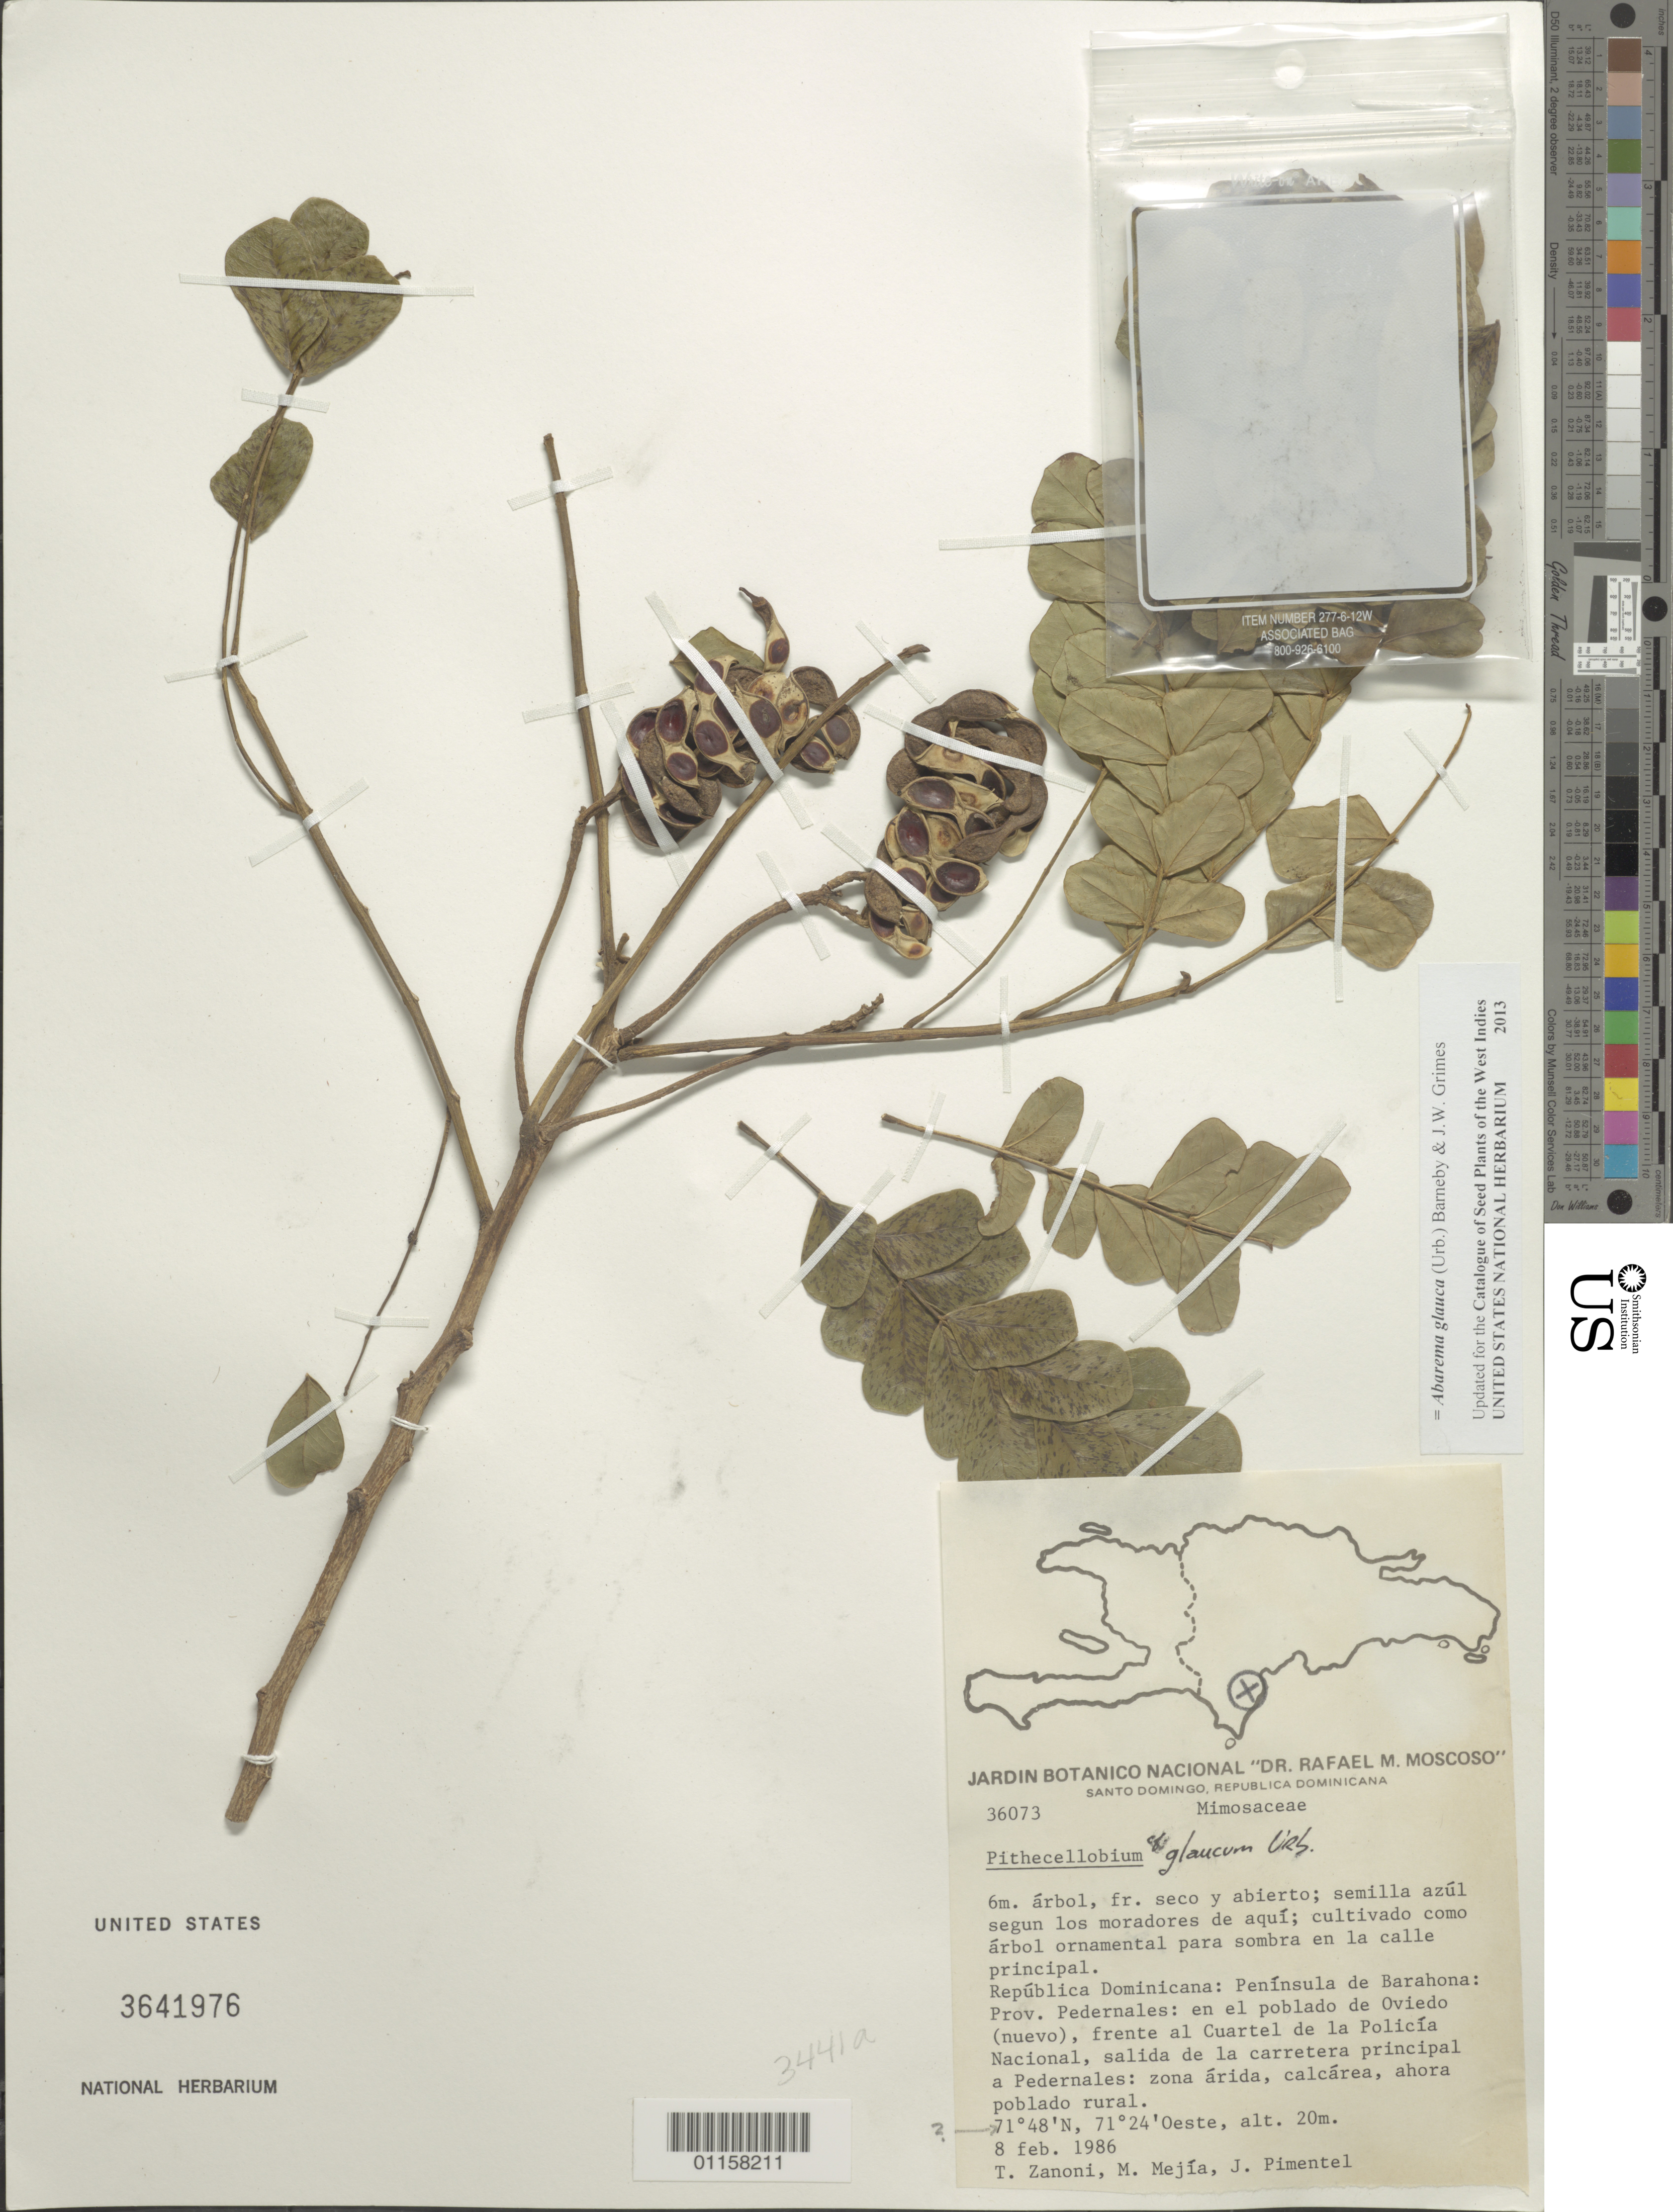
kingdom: Plantae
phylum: Tracheophyta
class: Magnoliopsida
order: Fabales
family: Fabaceae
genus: Jupunba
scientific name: Jupunba glauca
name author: (Urb.) Britton & Rose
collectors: T. A. Zanoni, M. Mejia & J. Pimentel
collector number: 36073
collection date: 1986-02-08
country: Dominican Republic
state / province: Pedernales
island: Hispaniola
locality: Península de Barahona, en el poblado de Oviedo (nuevo), frente al Cuartel de la Policía Nacional, slida de la carretera principal a Pedernales.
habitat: Zona árida, alcárea, ahorapoblado rural.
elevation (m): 20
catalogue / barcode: US 3641976